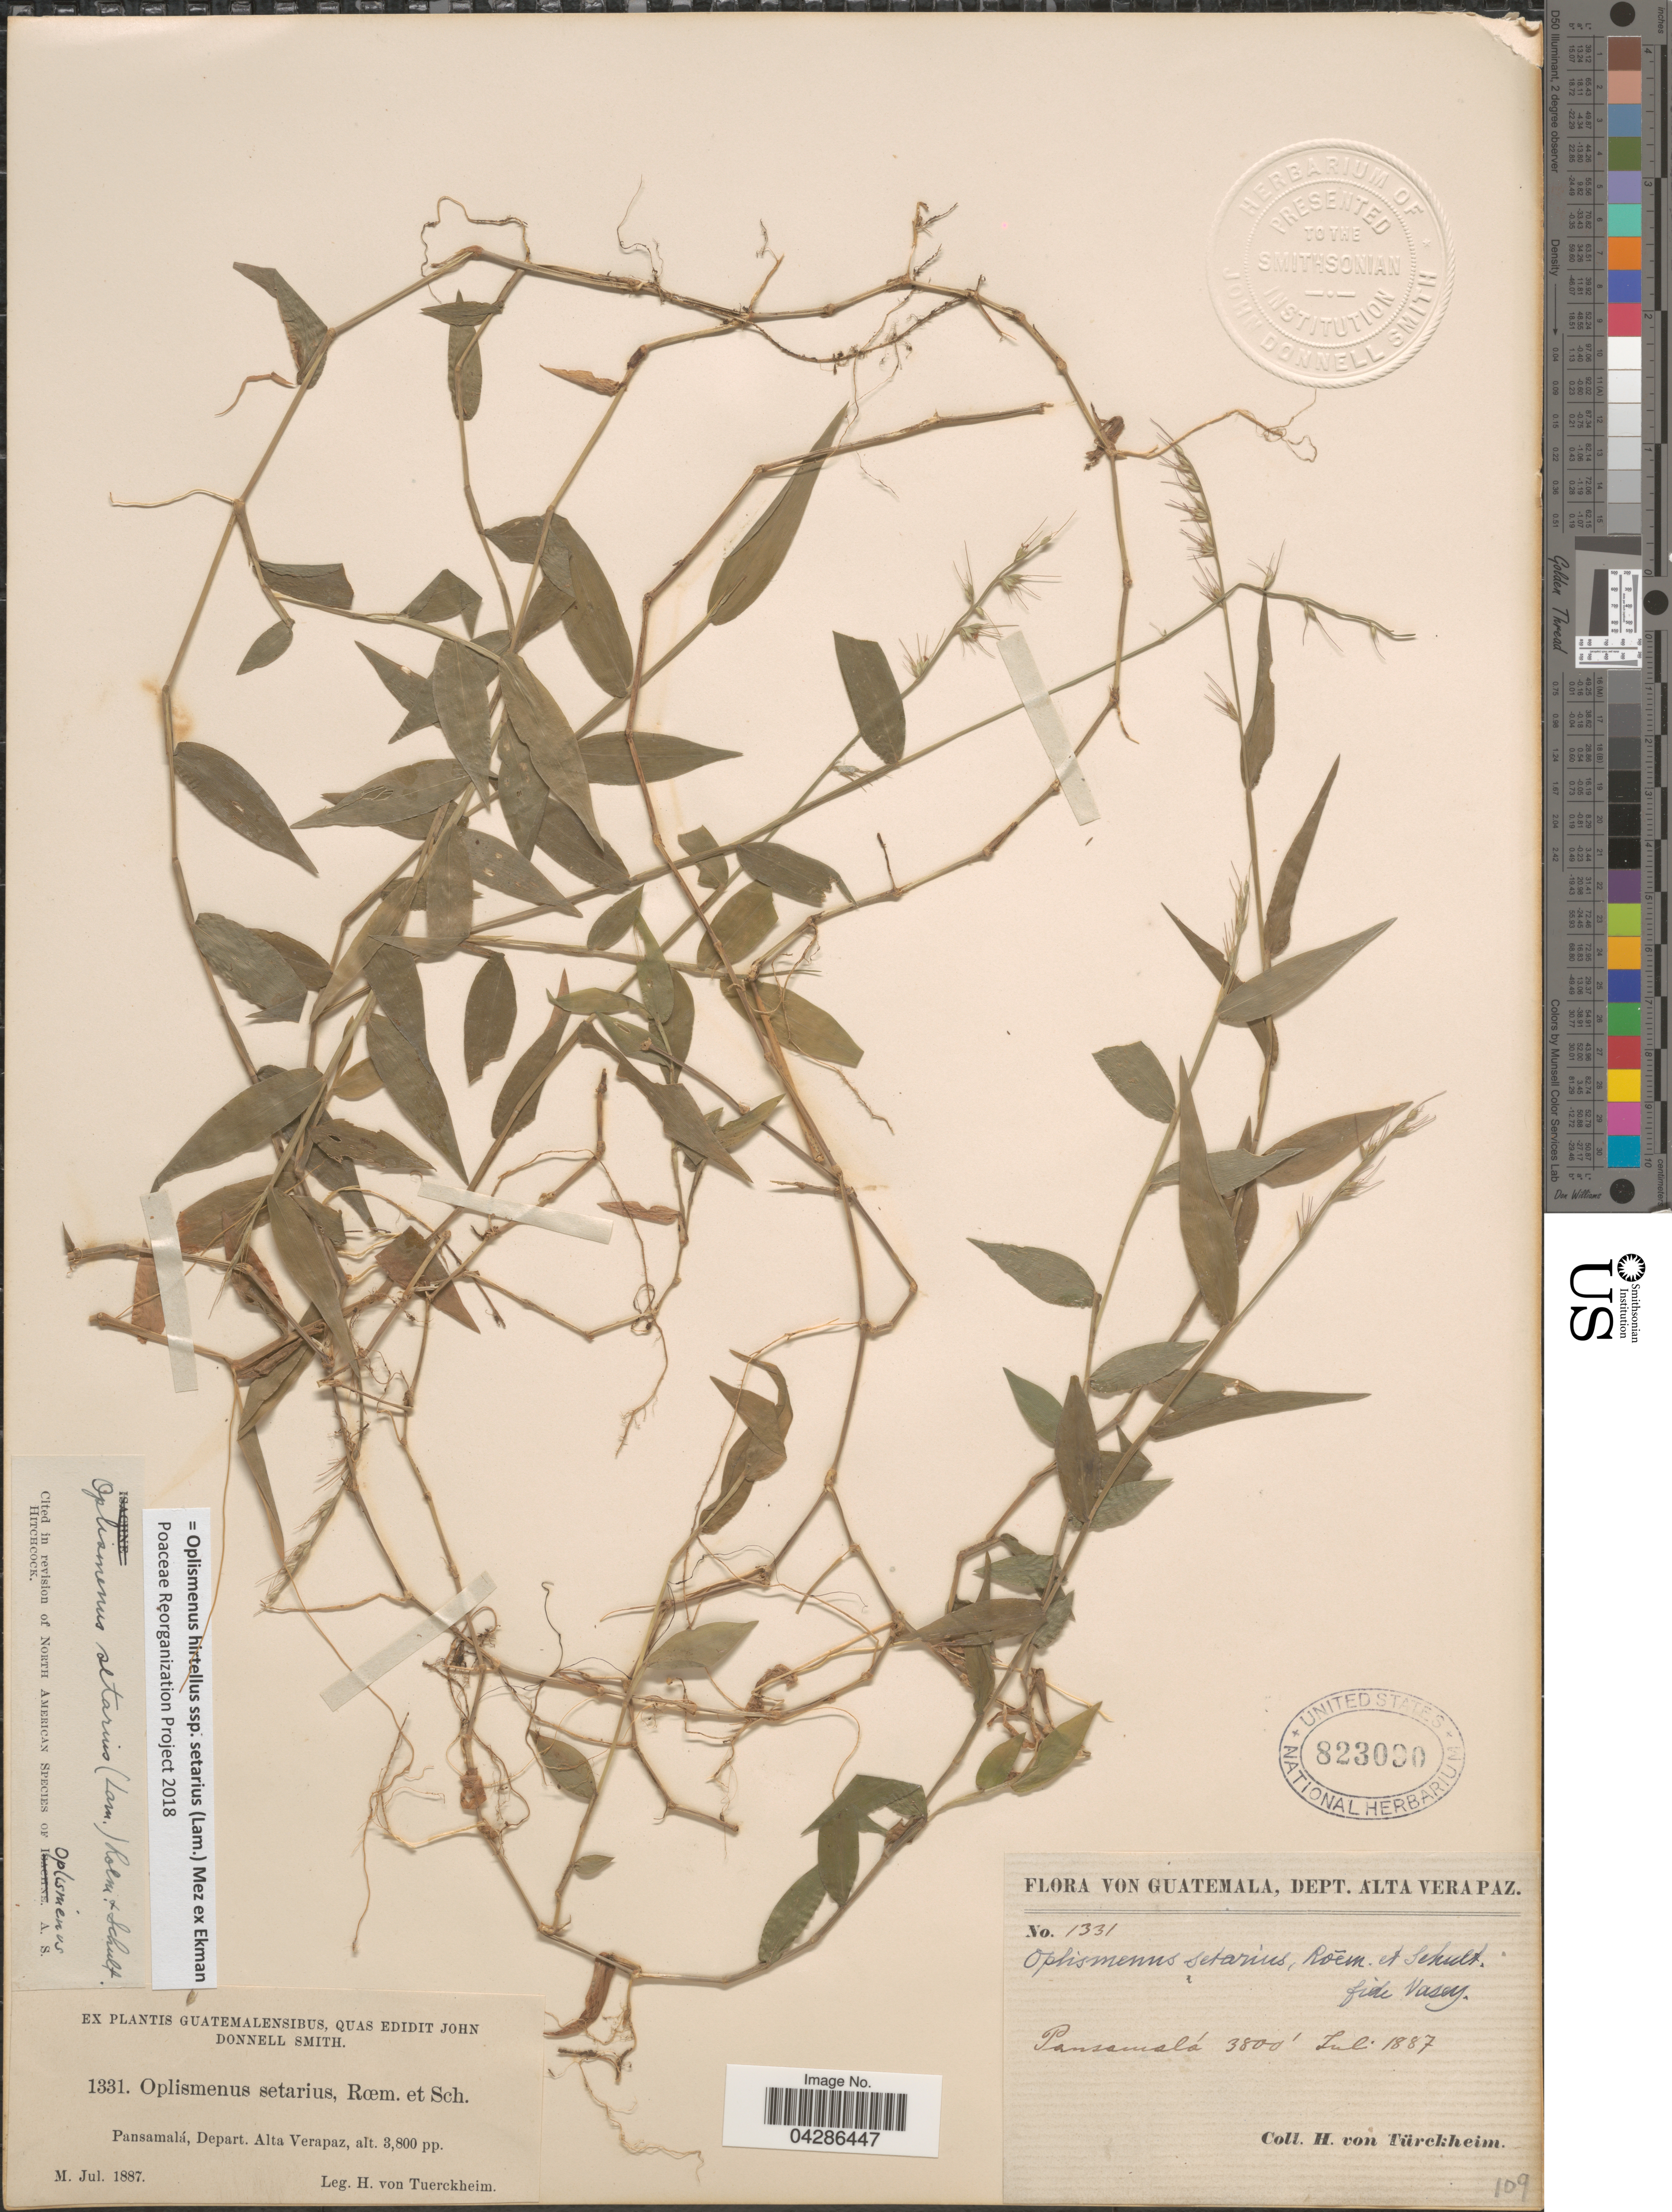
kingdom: Plantae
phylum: Tracheophyta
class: Liliopsida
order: Poales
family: Poaceae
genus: Oplismenus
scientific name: Oplismenus hirtellus subsp. setarius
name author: (Lam.) Mez ex Ekman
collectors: H. von Türckheim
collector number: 1331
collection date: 1887-07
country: Guatemala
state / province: Alta Verapaz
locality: Pansamalá, Depart. Alta Verapaz.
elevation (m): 1158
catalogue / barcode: US 823090